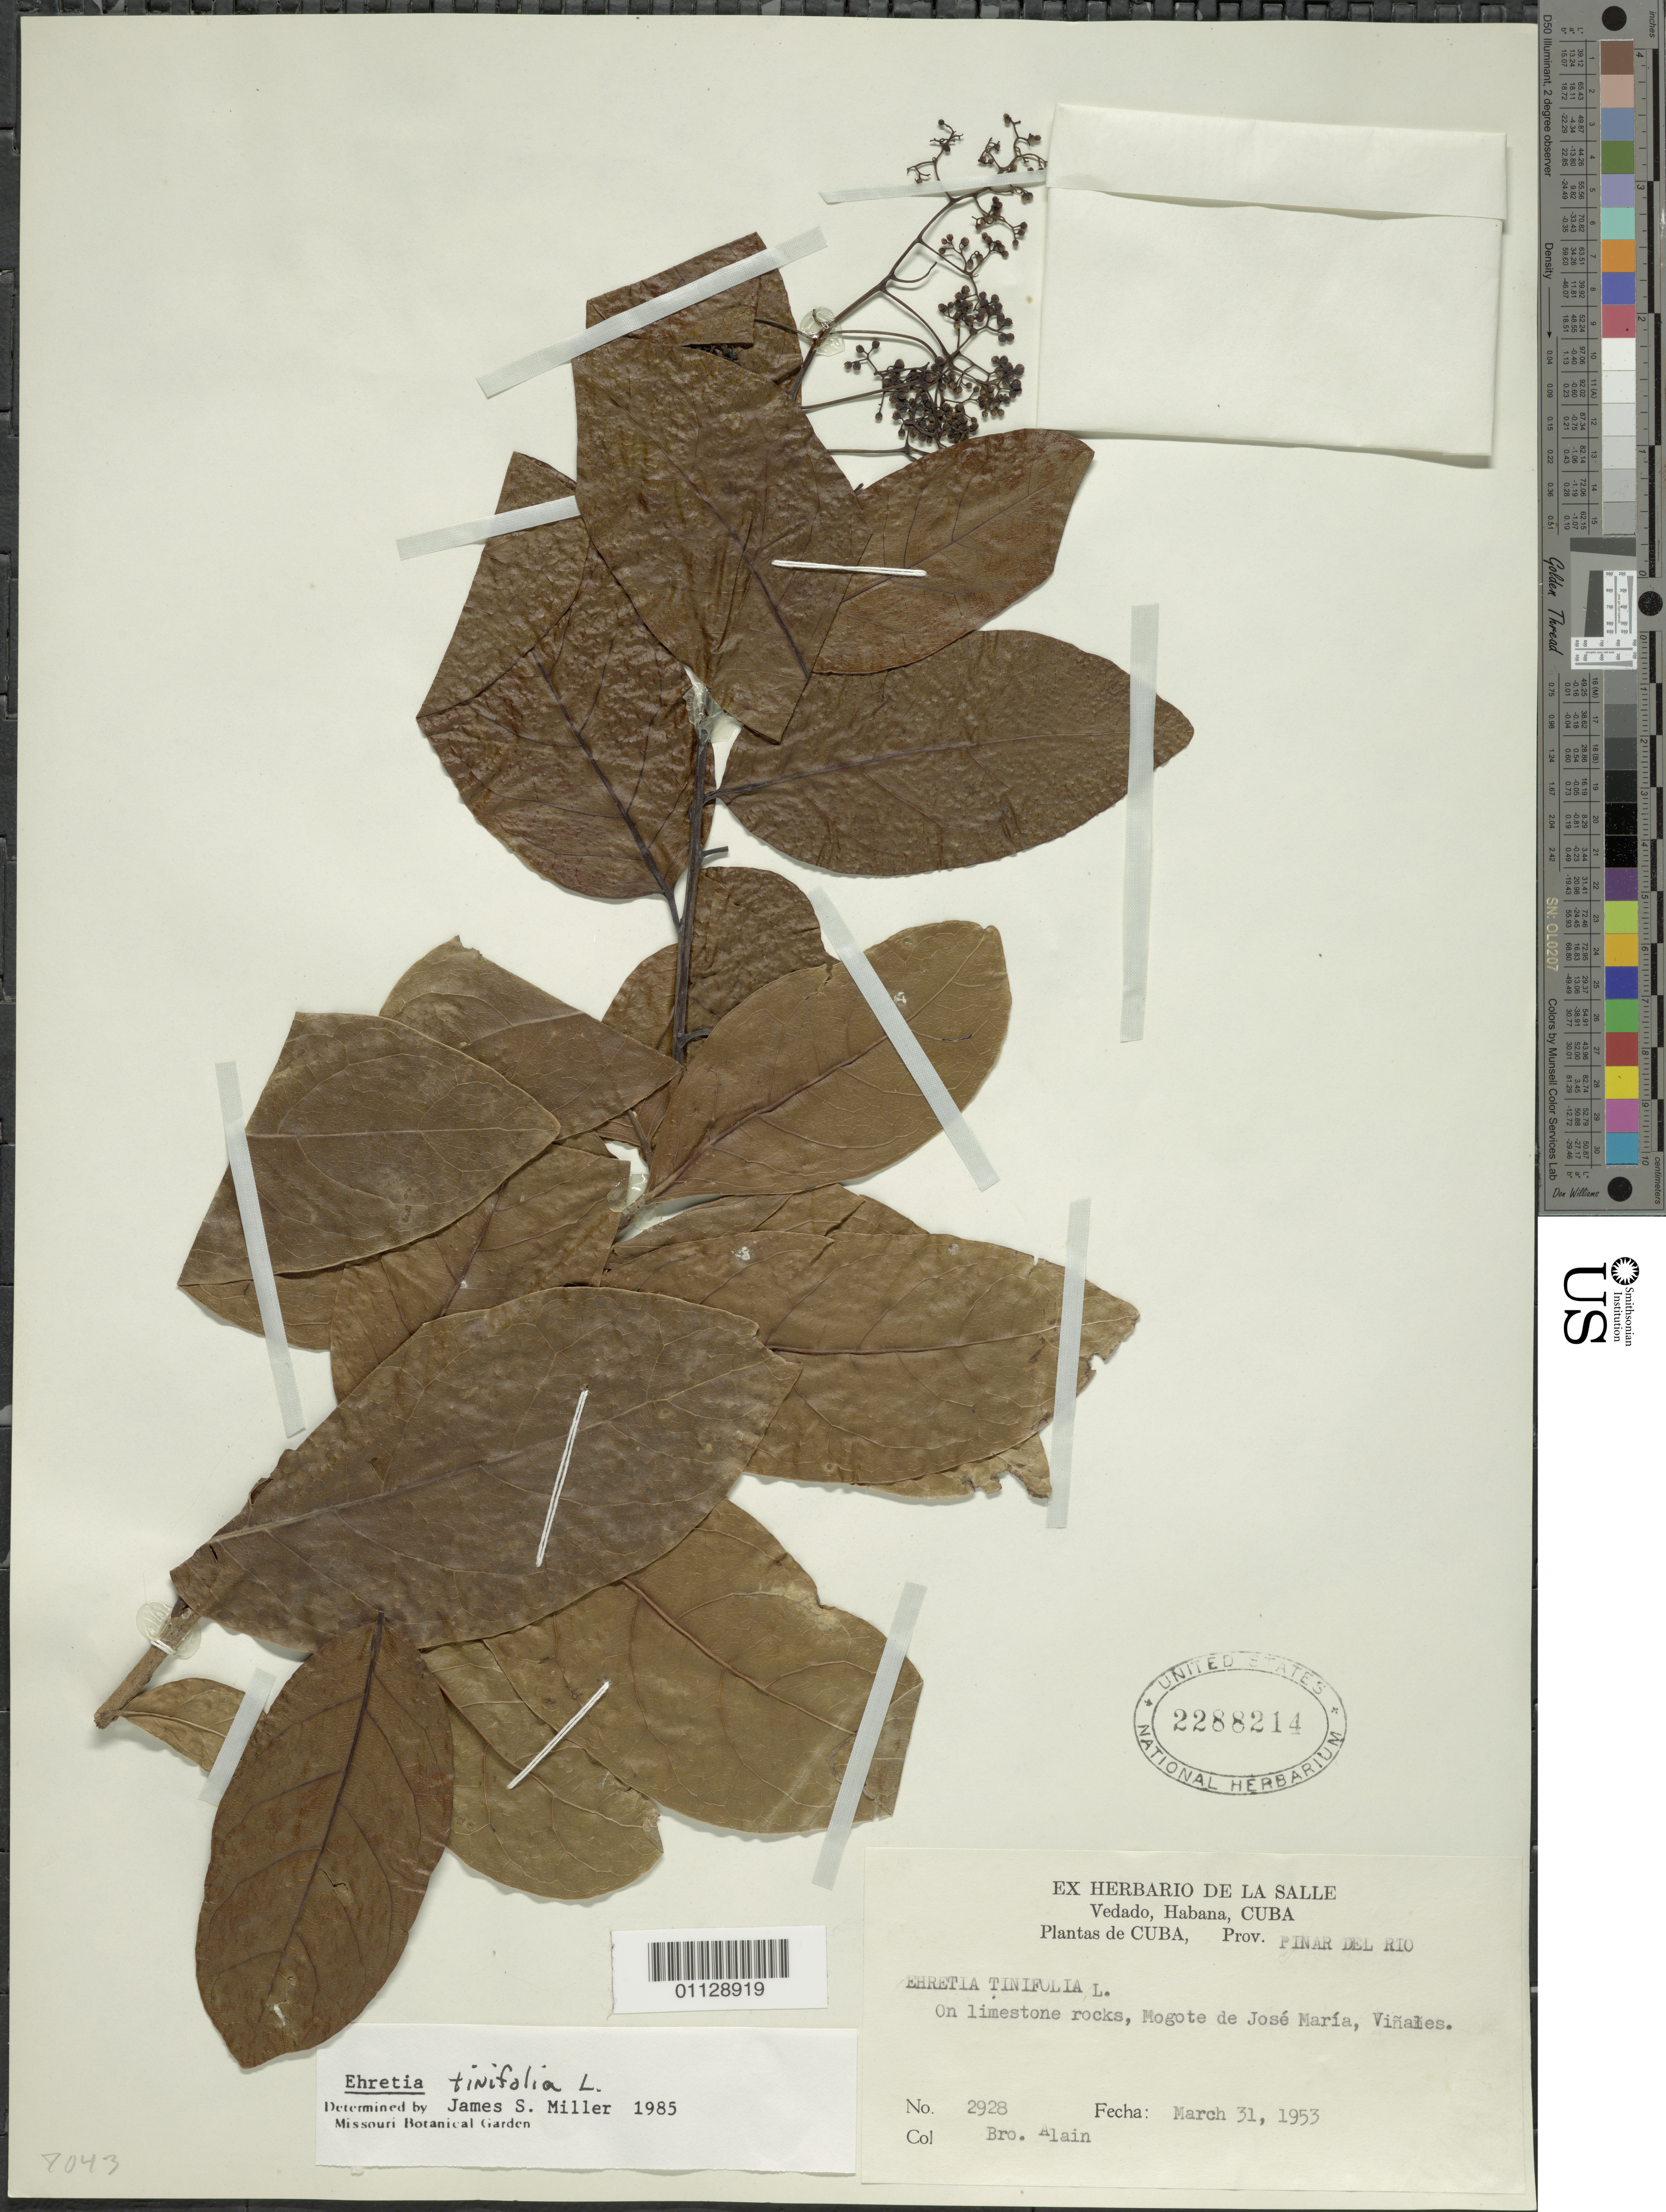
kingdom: Plantae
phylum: Tracheophyta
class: Magnoliopsida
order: Boraginales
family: Ehretiaceae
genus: Ehretia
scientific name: Ehretia tinifolia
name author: L.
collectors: A. H. Liogier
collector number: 2928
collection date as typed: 31 Mar 1953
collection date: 1953-03-31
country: Cuba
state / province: Pinar del Rio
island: Cuba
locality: On limestone rocks, Mogote de Jose Maria, Vinales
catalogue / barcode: US 2288214